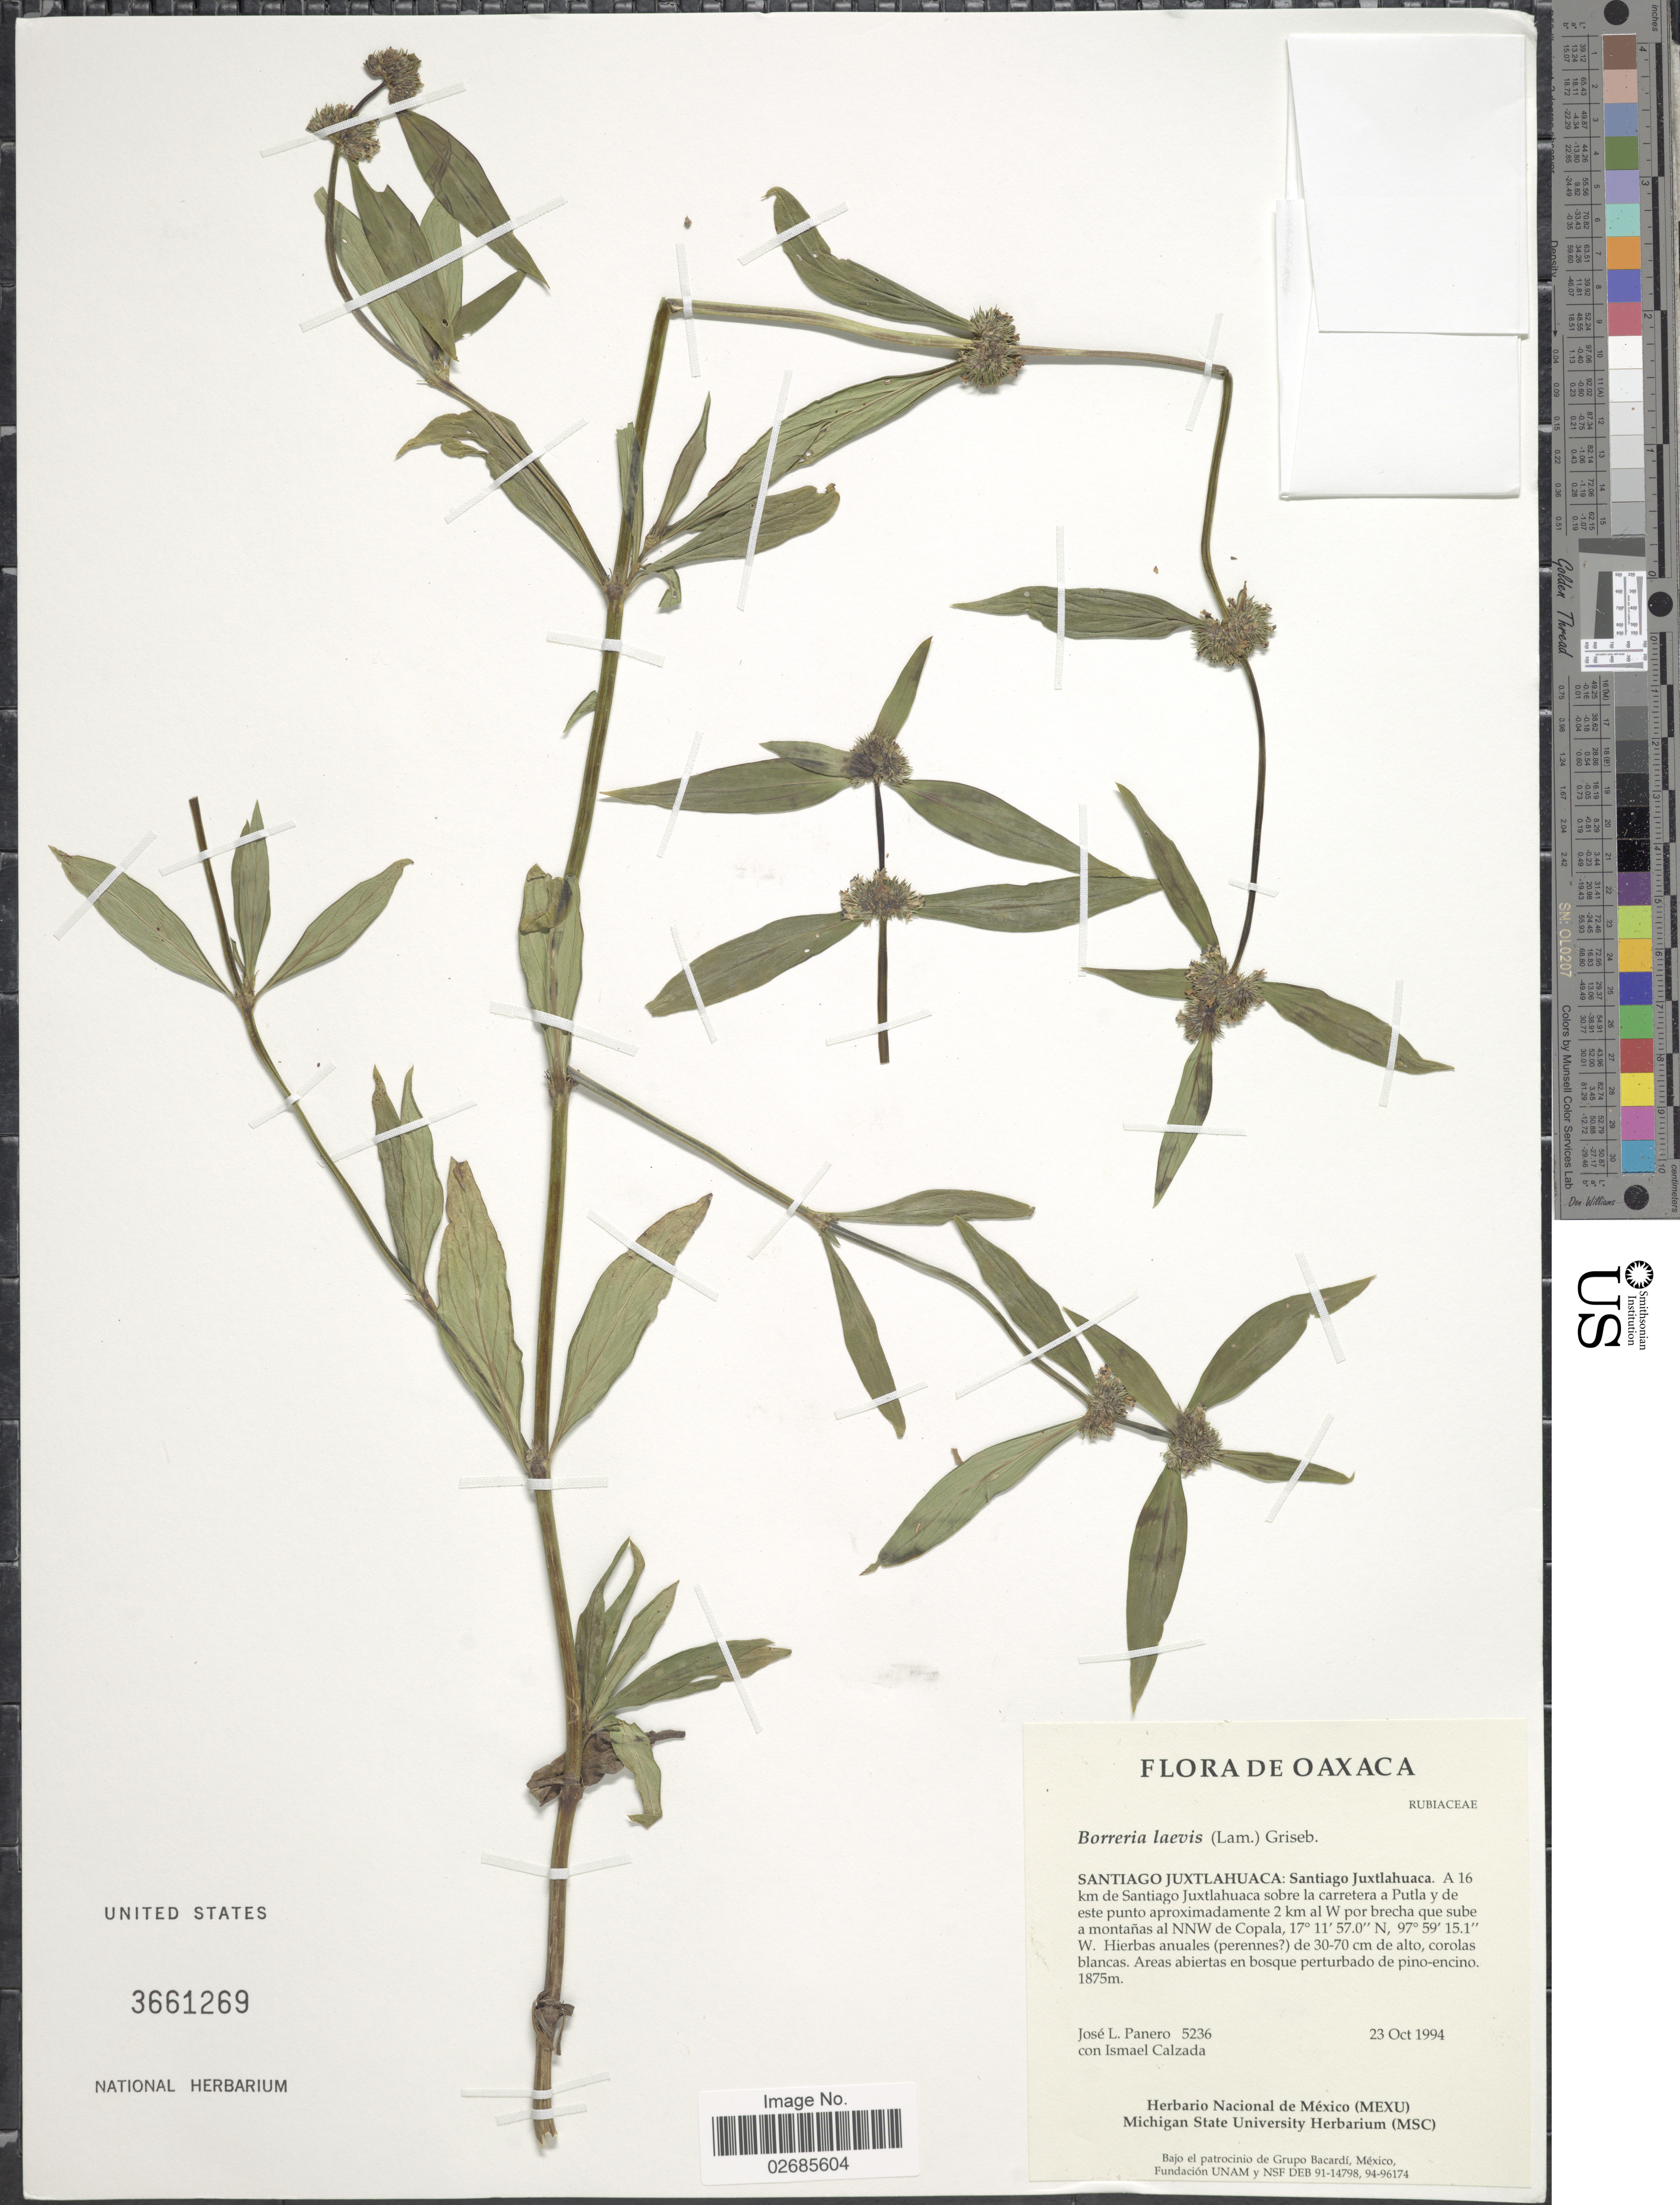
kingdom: Plantae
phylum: Tracheophyta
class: Magnoliopsida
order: Gentianales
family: Rubiaceae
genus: Borreria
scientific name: Borreria assurgens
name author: (Ruiz & Pav.) Griseb.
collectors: J. L. Panero & I. Calzada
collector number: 5236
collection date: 1994-10-23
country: Mexico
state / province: Oaxaca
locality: Santiago Juxtlahuaca: Santiago Juxtlahuaca. A 16 km de Santiago Juxtlahuaca sobre la carretera a Putla de este punto aproximadamente 2 km an W por brecha que sube a montañas al NNW de Copala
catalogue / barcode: US 3661269